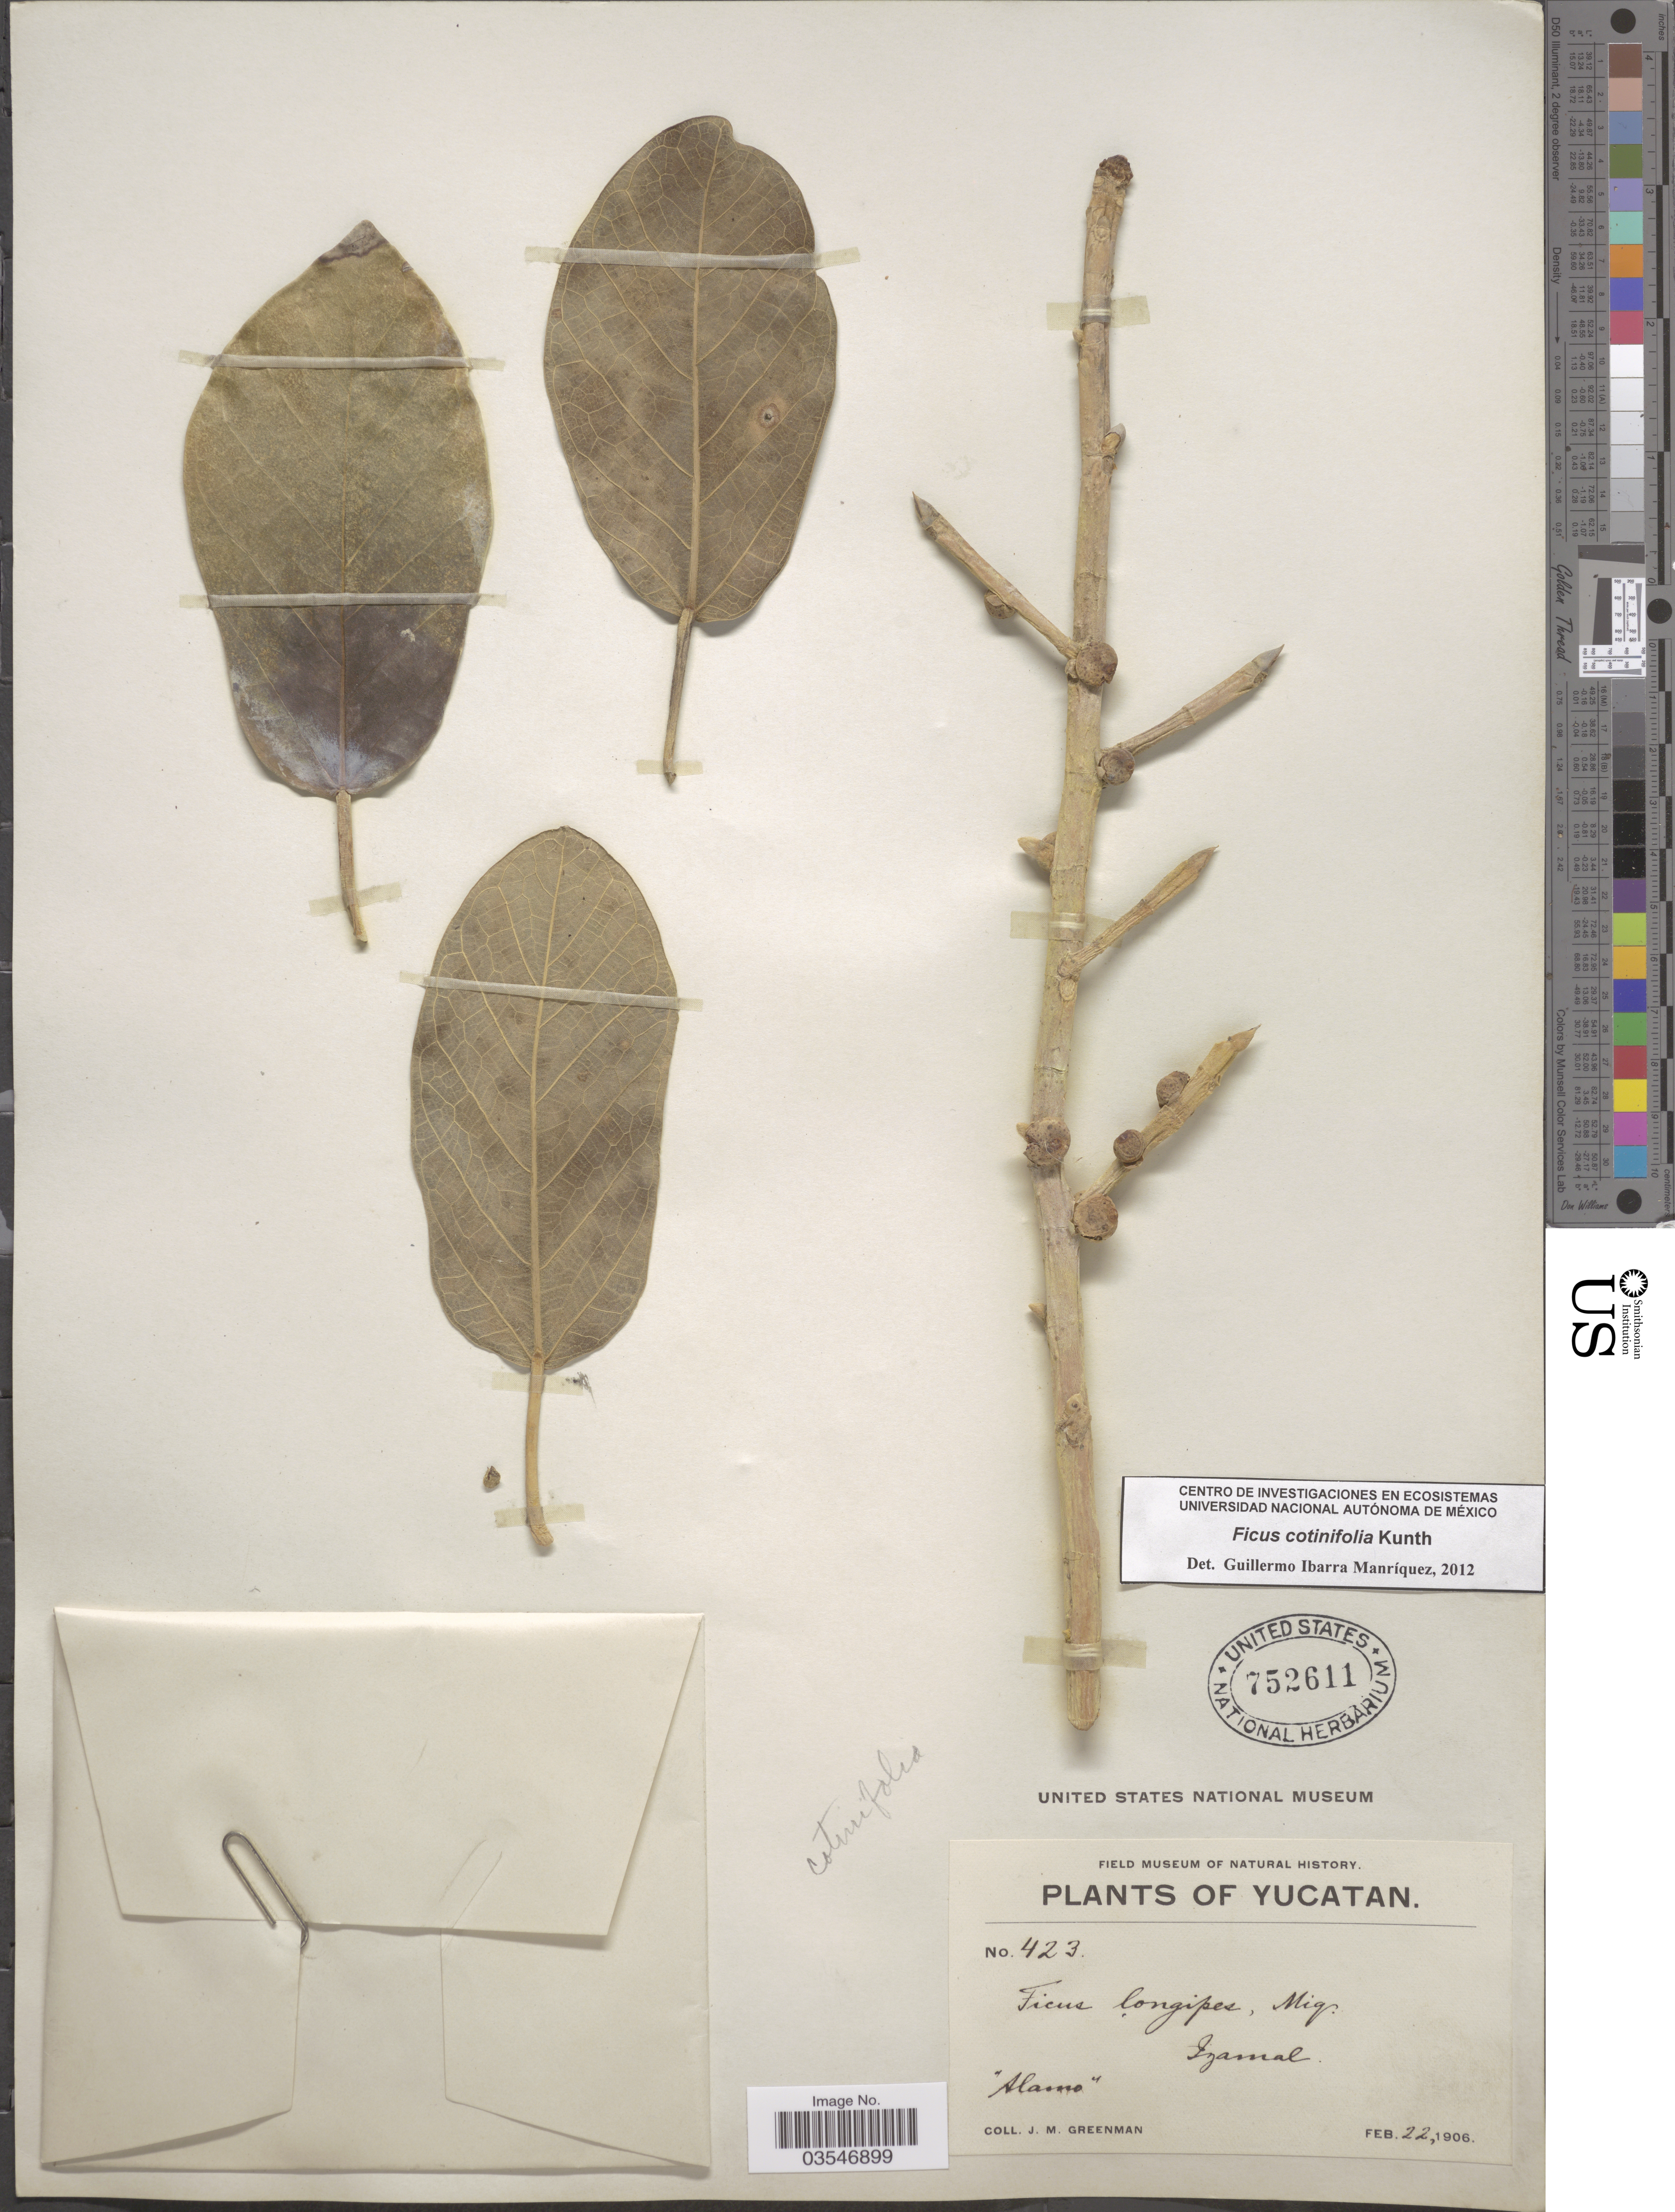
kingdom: Plantae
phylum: Tracheophyta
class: Magnoliopsida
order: Rosales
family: Moraceae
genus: Ficus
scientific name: Ficus cotinifolia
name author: Kunth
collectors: J. M. Greenman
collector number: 423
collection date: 1906-02-22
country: Mexico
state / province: Yucatán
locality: Izamal.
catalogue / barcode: US 752611